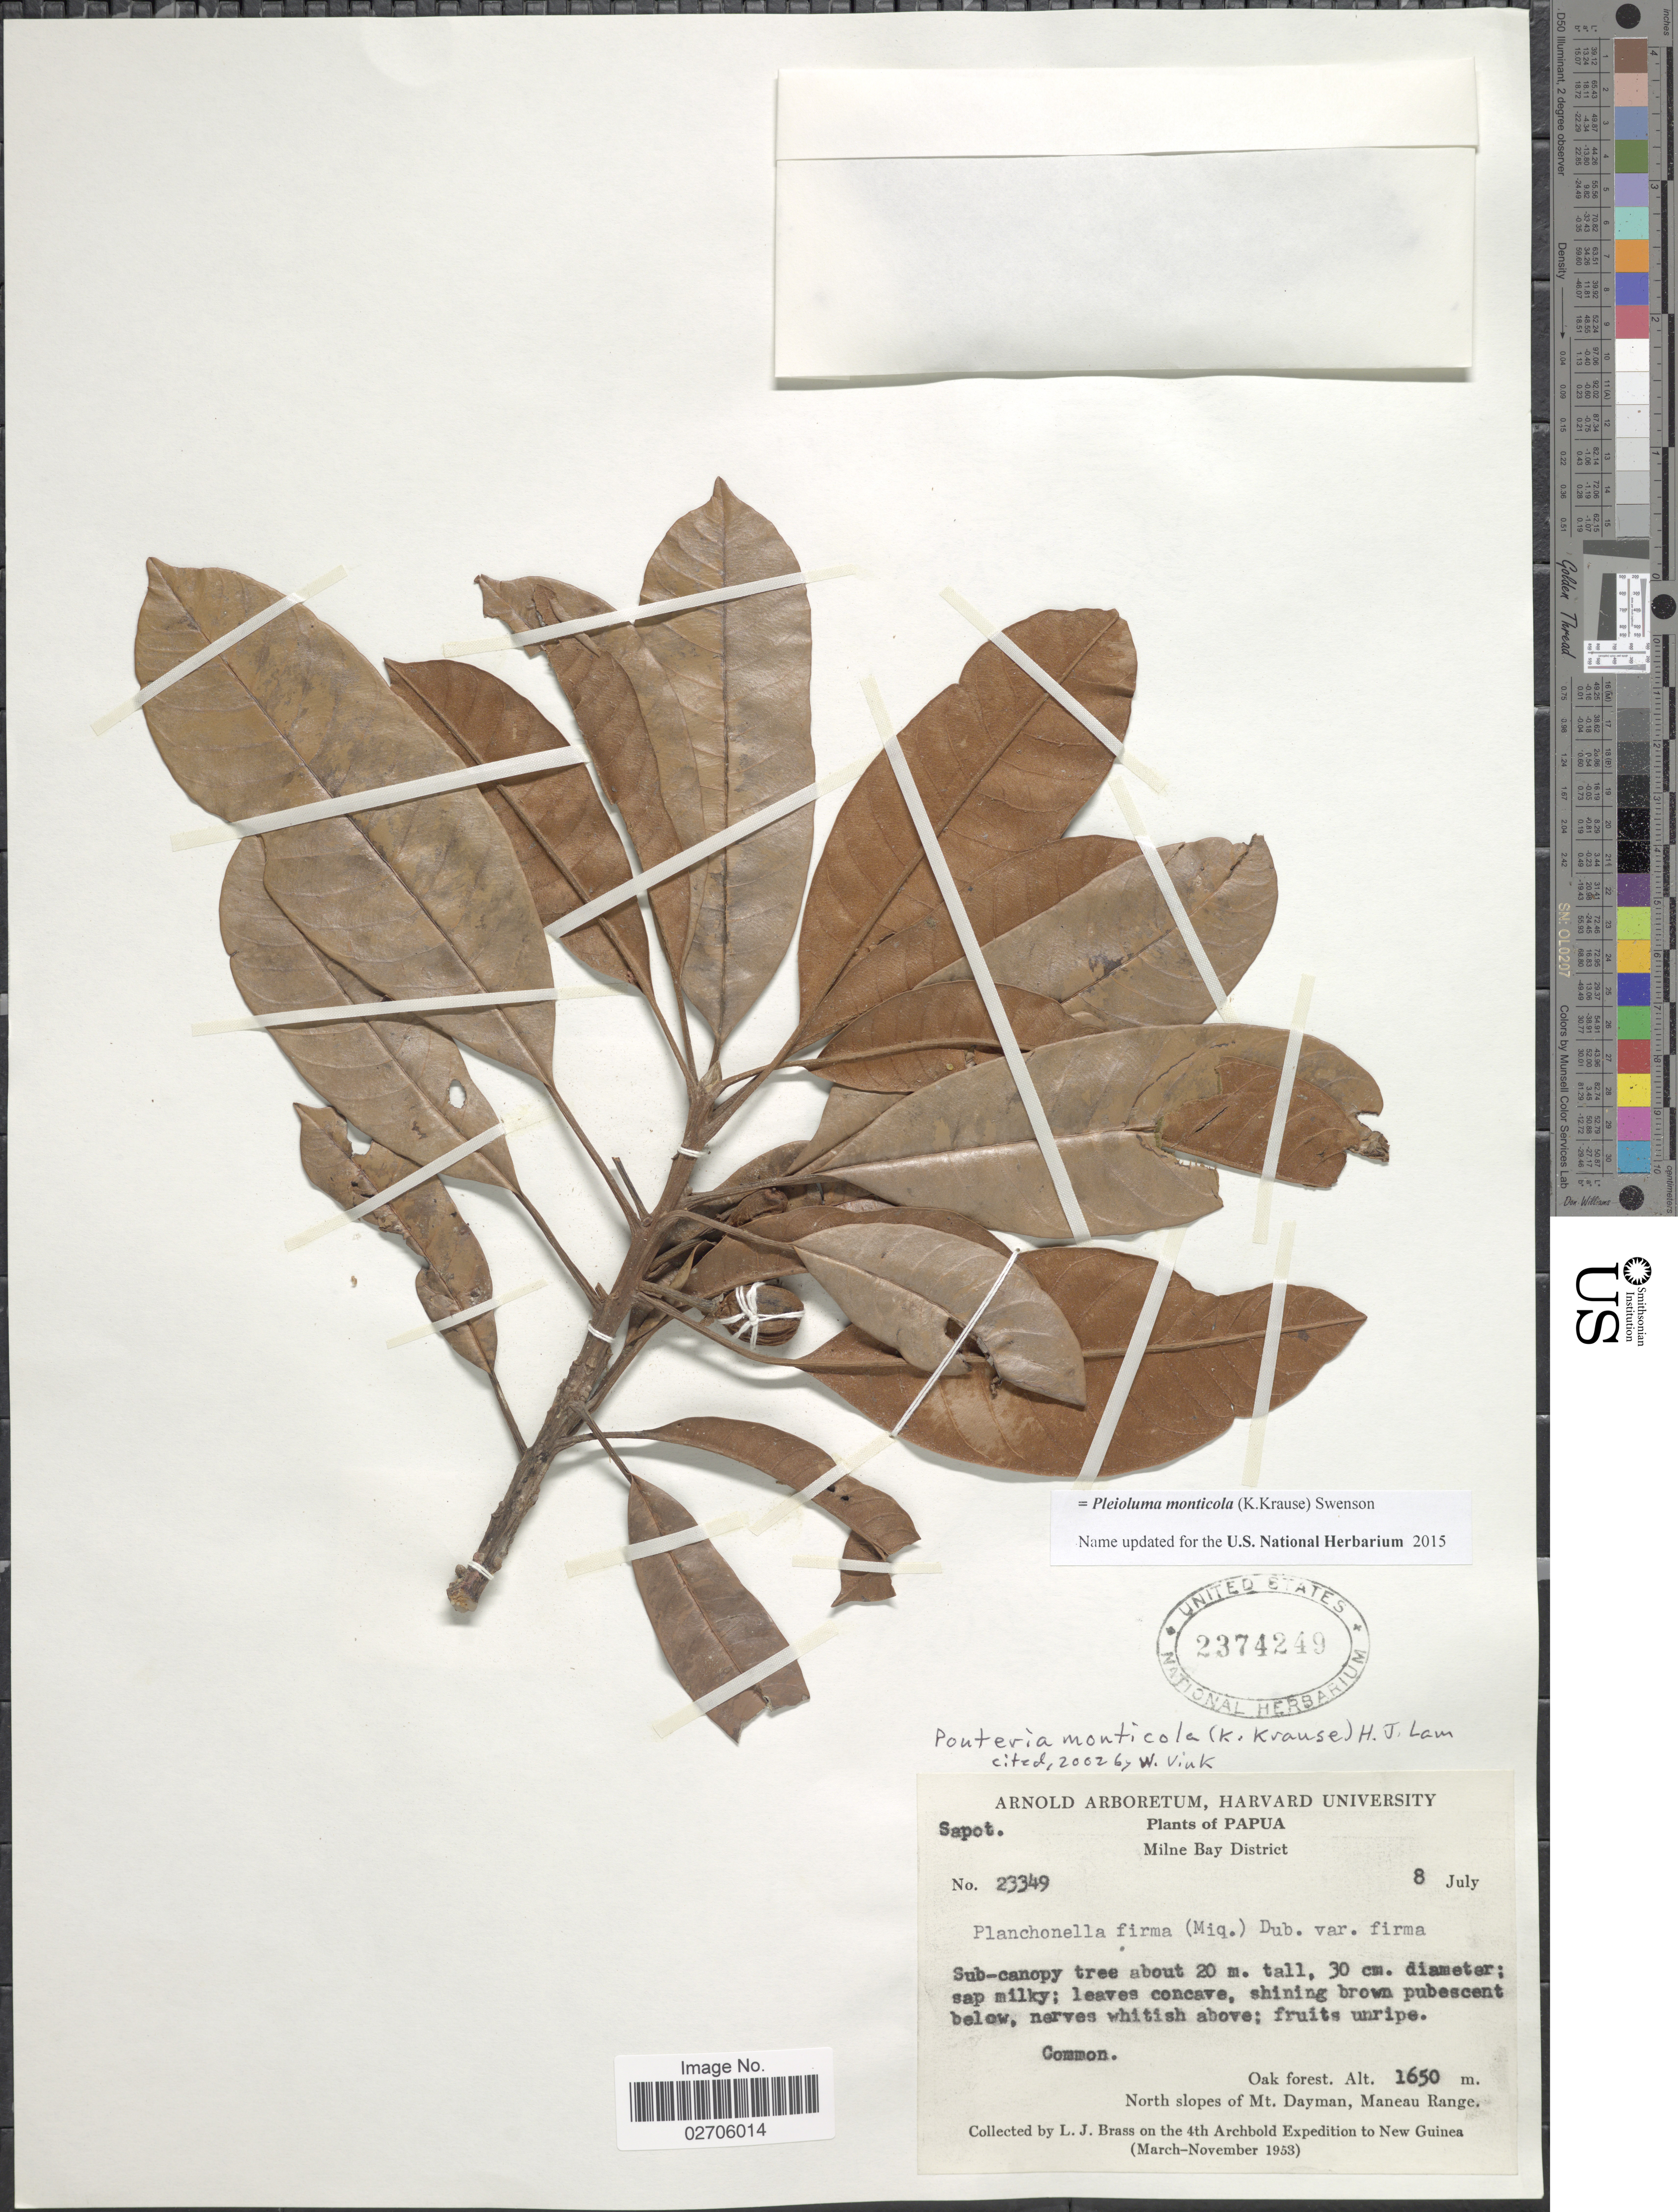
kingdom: Plantae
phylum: Tracheophyta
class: Magnoliopsida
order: Ericales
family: Sapotaceae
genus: Pleioluma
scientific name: Pleioluma monticola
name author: (K. Krause) Swenson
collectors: L. J. Brass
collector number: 23349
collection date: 1953-07-08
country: Papua New Guinea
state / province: Milne Bay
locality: Papua. Milne Bay District. North slopes of Mt. Dayman, Maneau Range. New Guinea.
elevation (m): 1650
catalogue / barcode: US 2374249